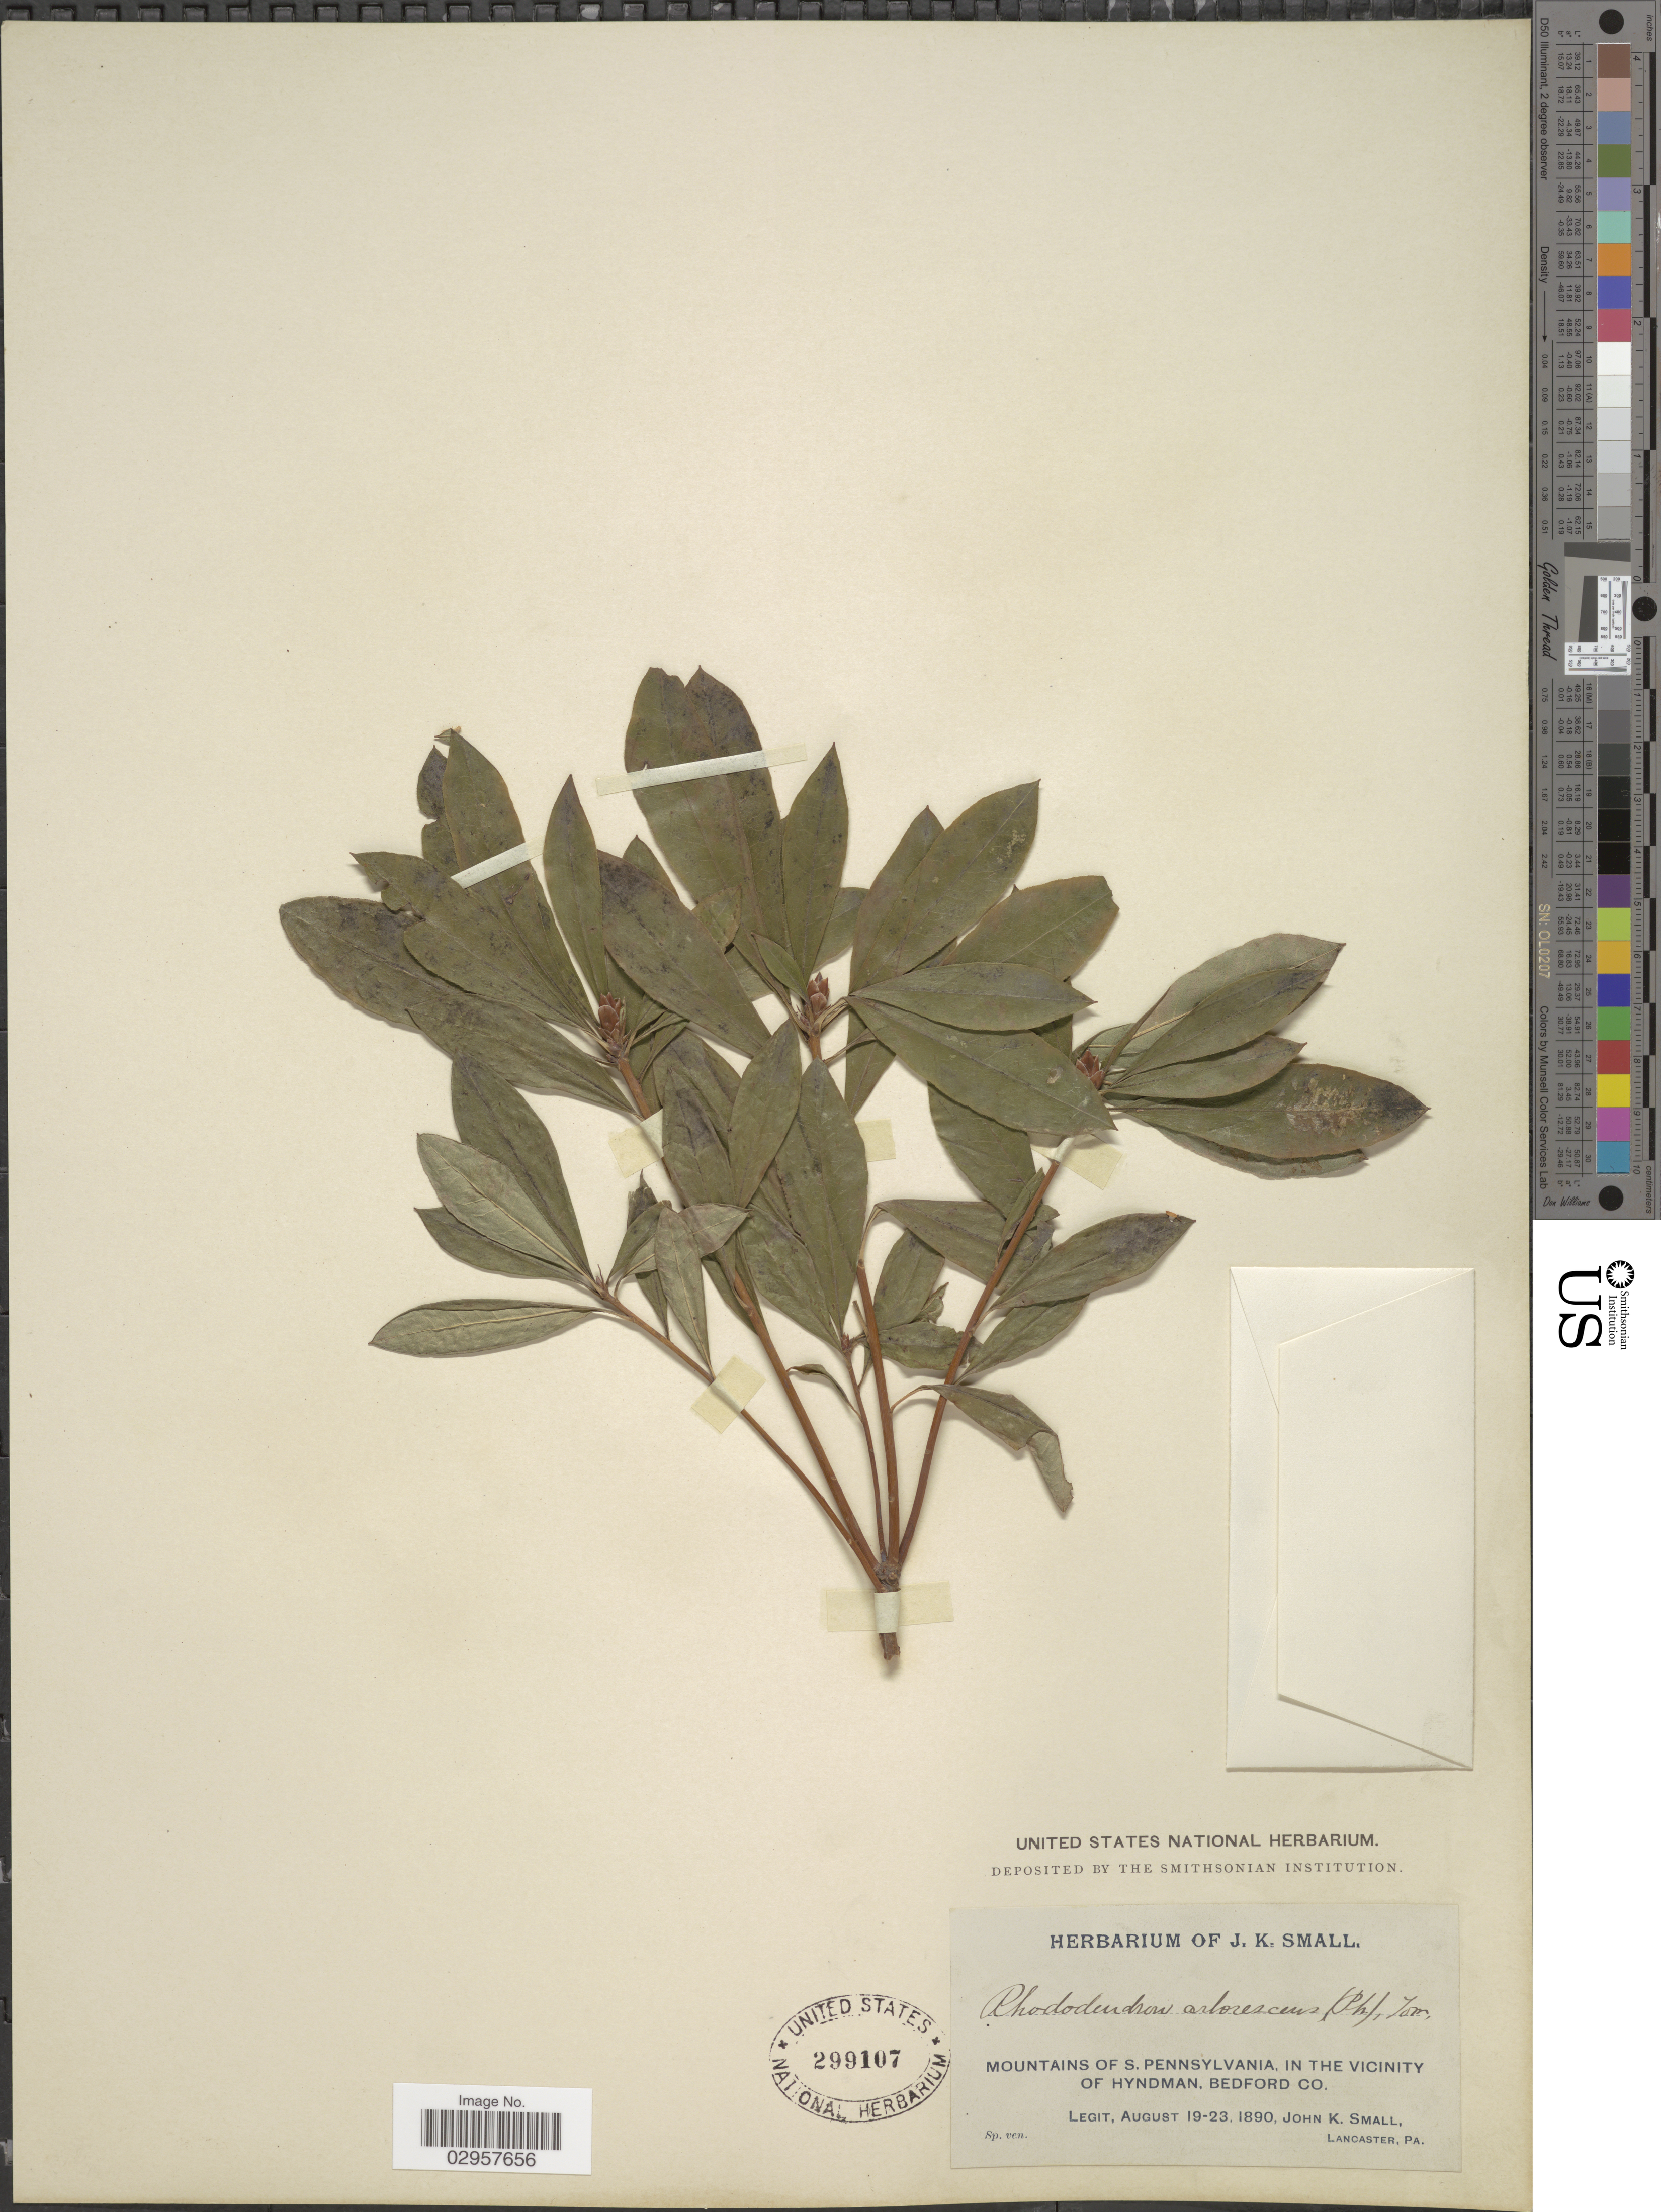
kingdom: Plantae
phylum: Tracheophyta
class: Magnoliopsida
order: Ericales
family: Ericaceae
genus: Rhododendron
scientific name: Rhododendron arborescens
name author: (Pursh) Torr.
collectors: J. K. Small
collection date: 1890-08-19/1890-08-23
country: United States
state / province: Pennsylvania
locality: Mountains of S. Pennsylvania, in the vicinity of Hyndman, Bedford Co.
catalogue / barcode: US 299107